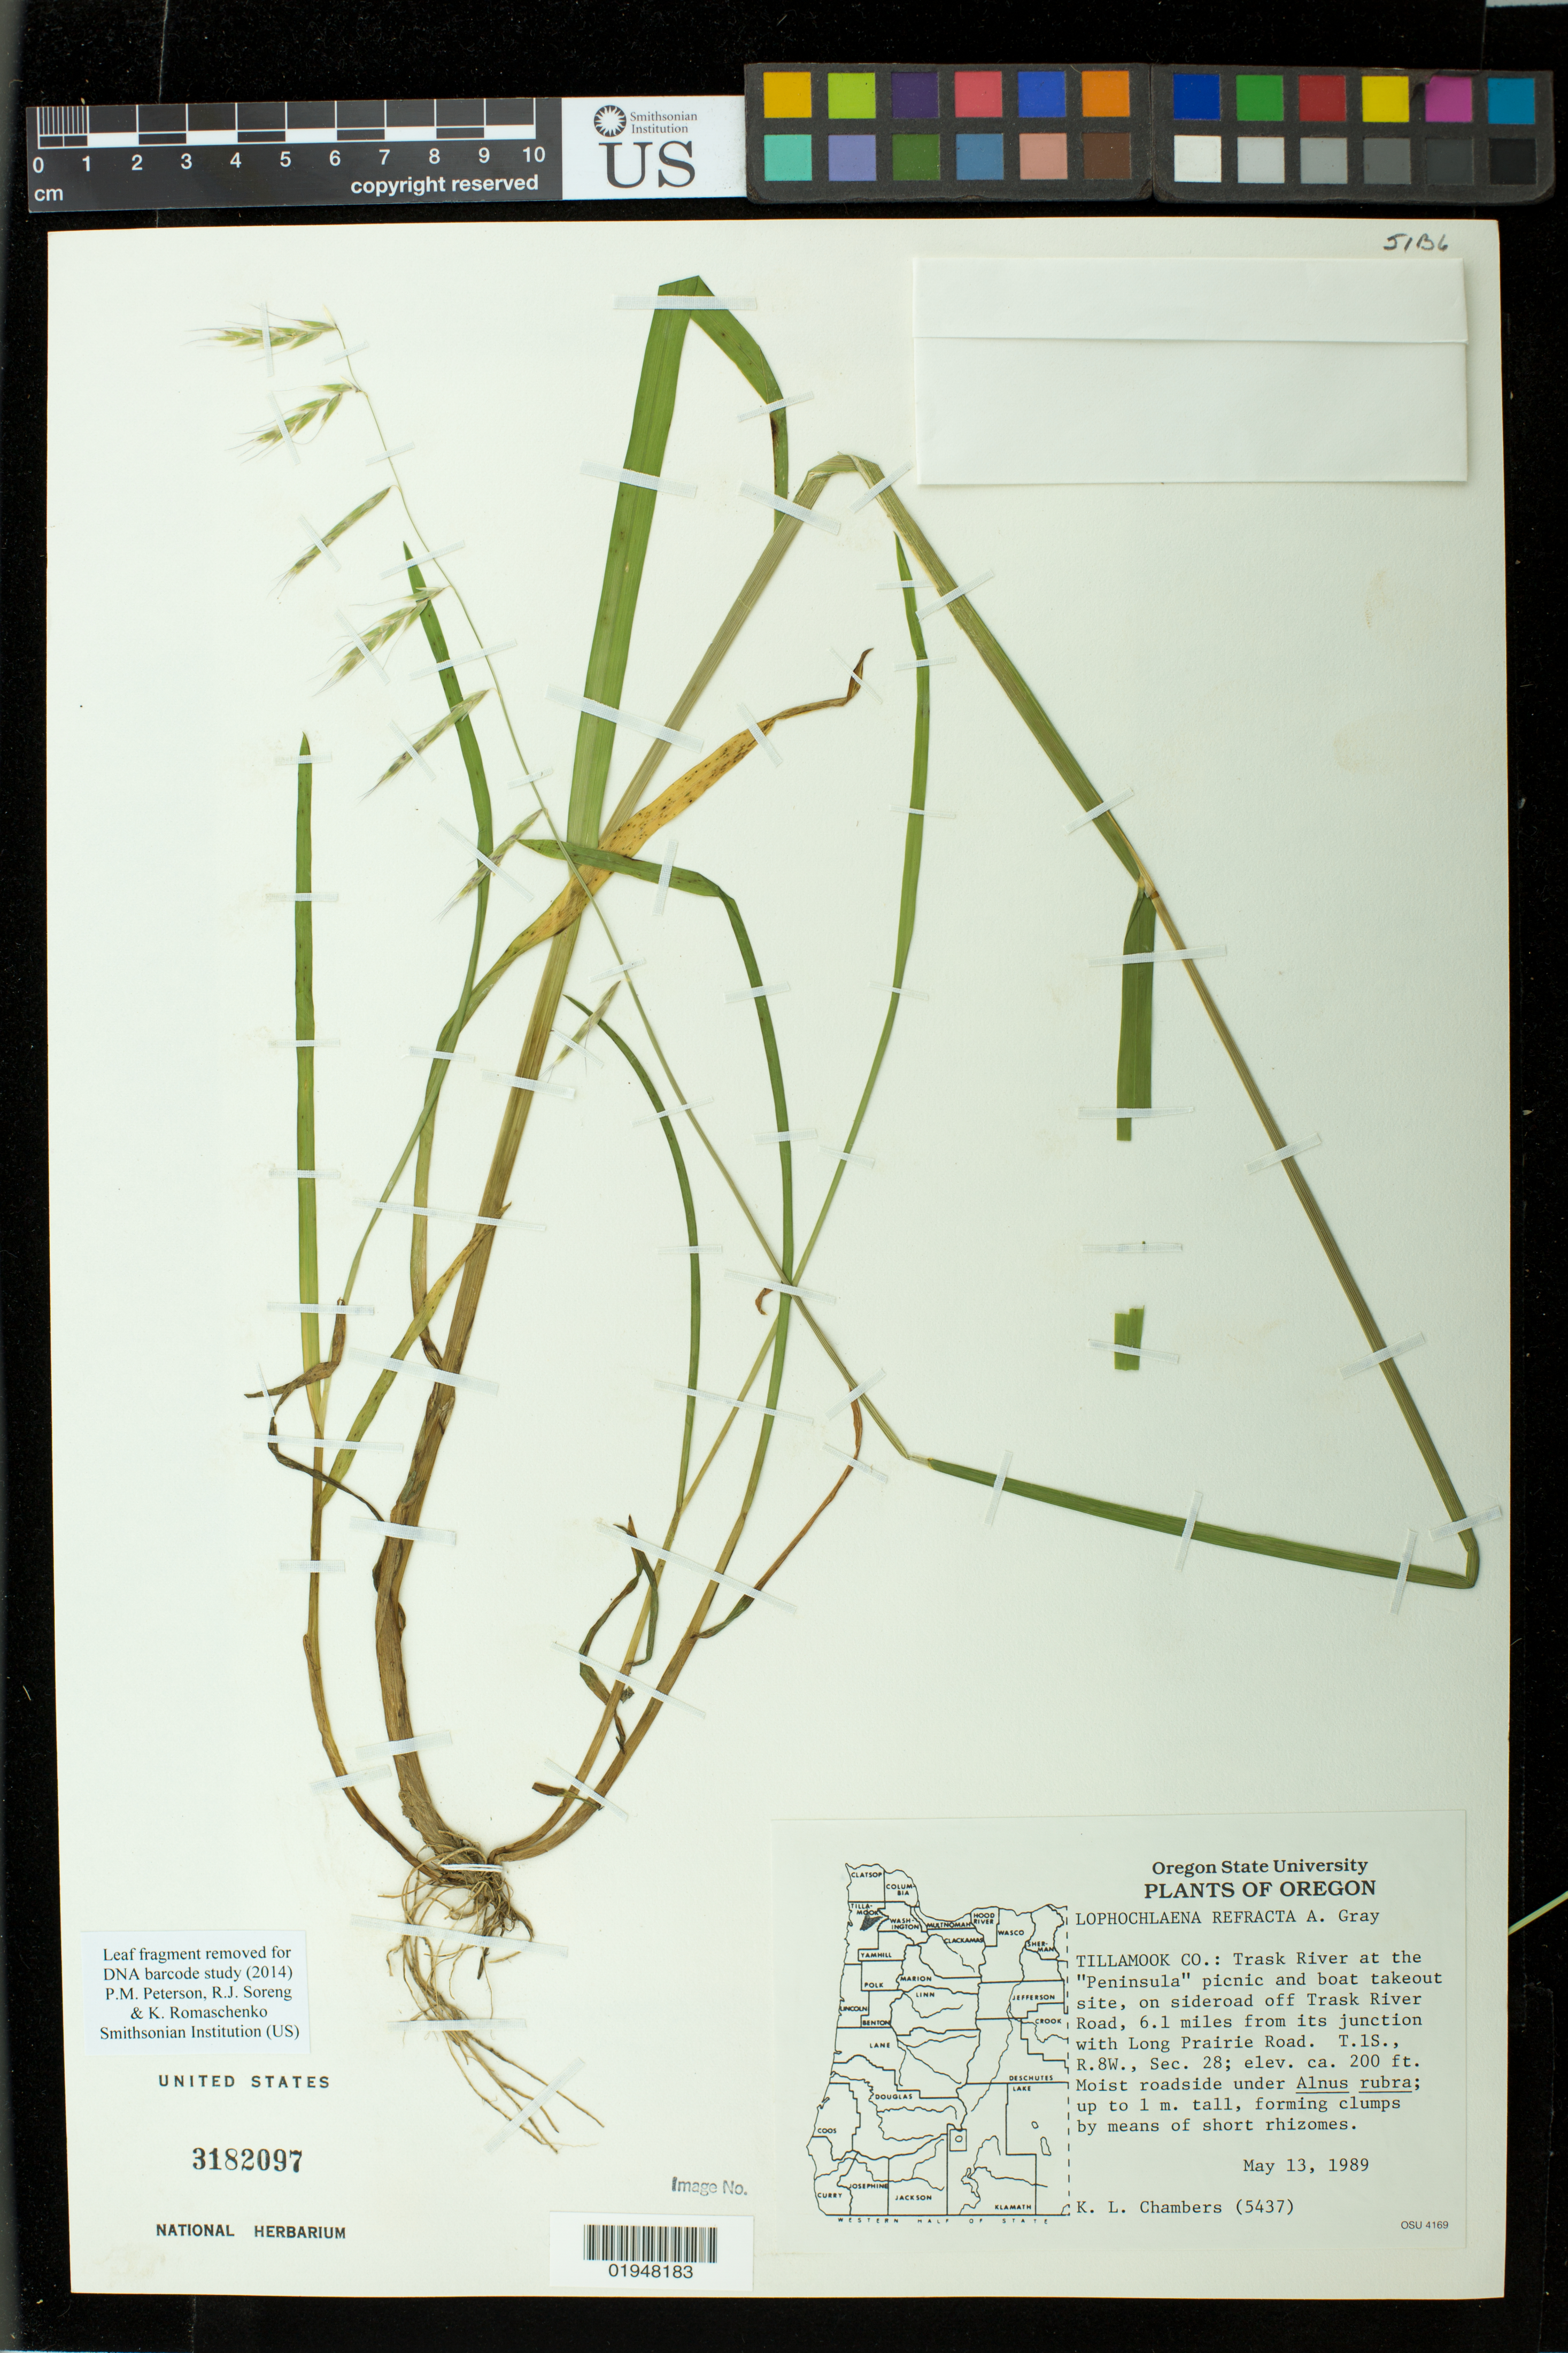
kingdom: Plantae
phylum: Tracheophyta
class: Liliopsida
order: Poales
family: Poaceae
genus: Lophochlaena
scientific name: Lophochlaena refracta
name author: A. Gray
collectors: K. L. Chambers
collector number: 5437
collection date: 1989-05-13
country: United States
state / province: Oregon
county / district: Tillamook County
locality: Trask River at the "Peninsula" picnic and boat takeout site, on side road off Trask River Road, 6.1 miles from its junction with Long Prairie Road. T.1S., R.8W., Se. 28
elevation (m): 61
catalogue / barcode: US 3182097